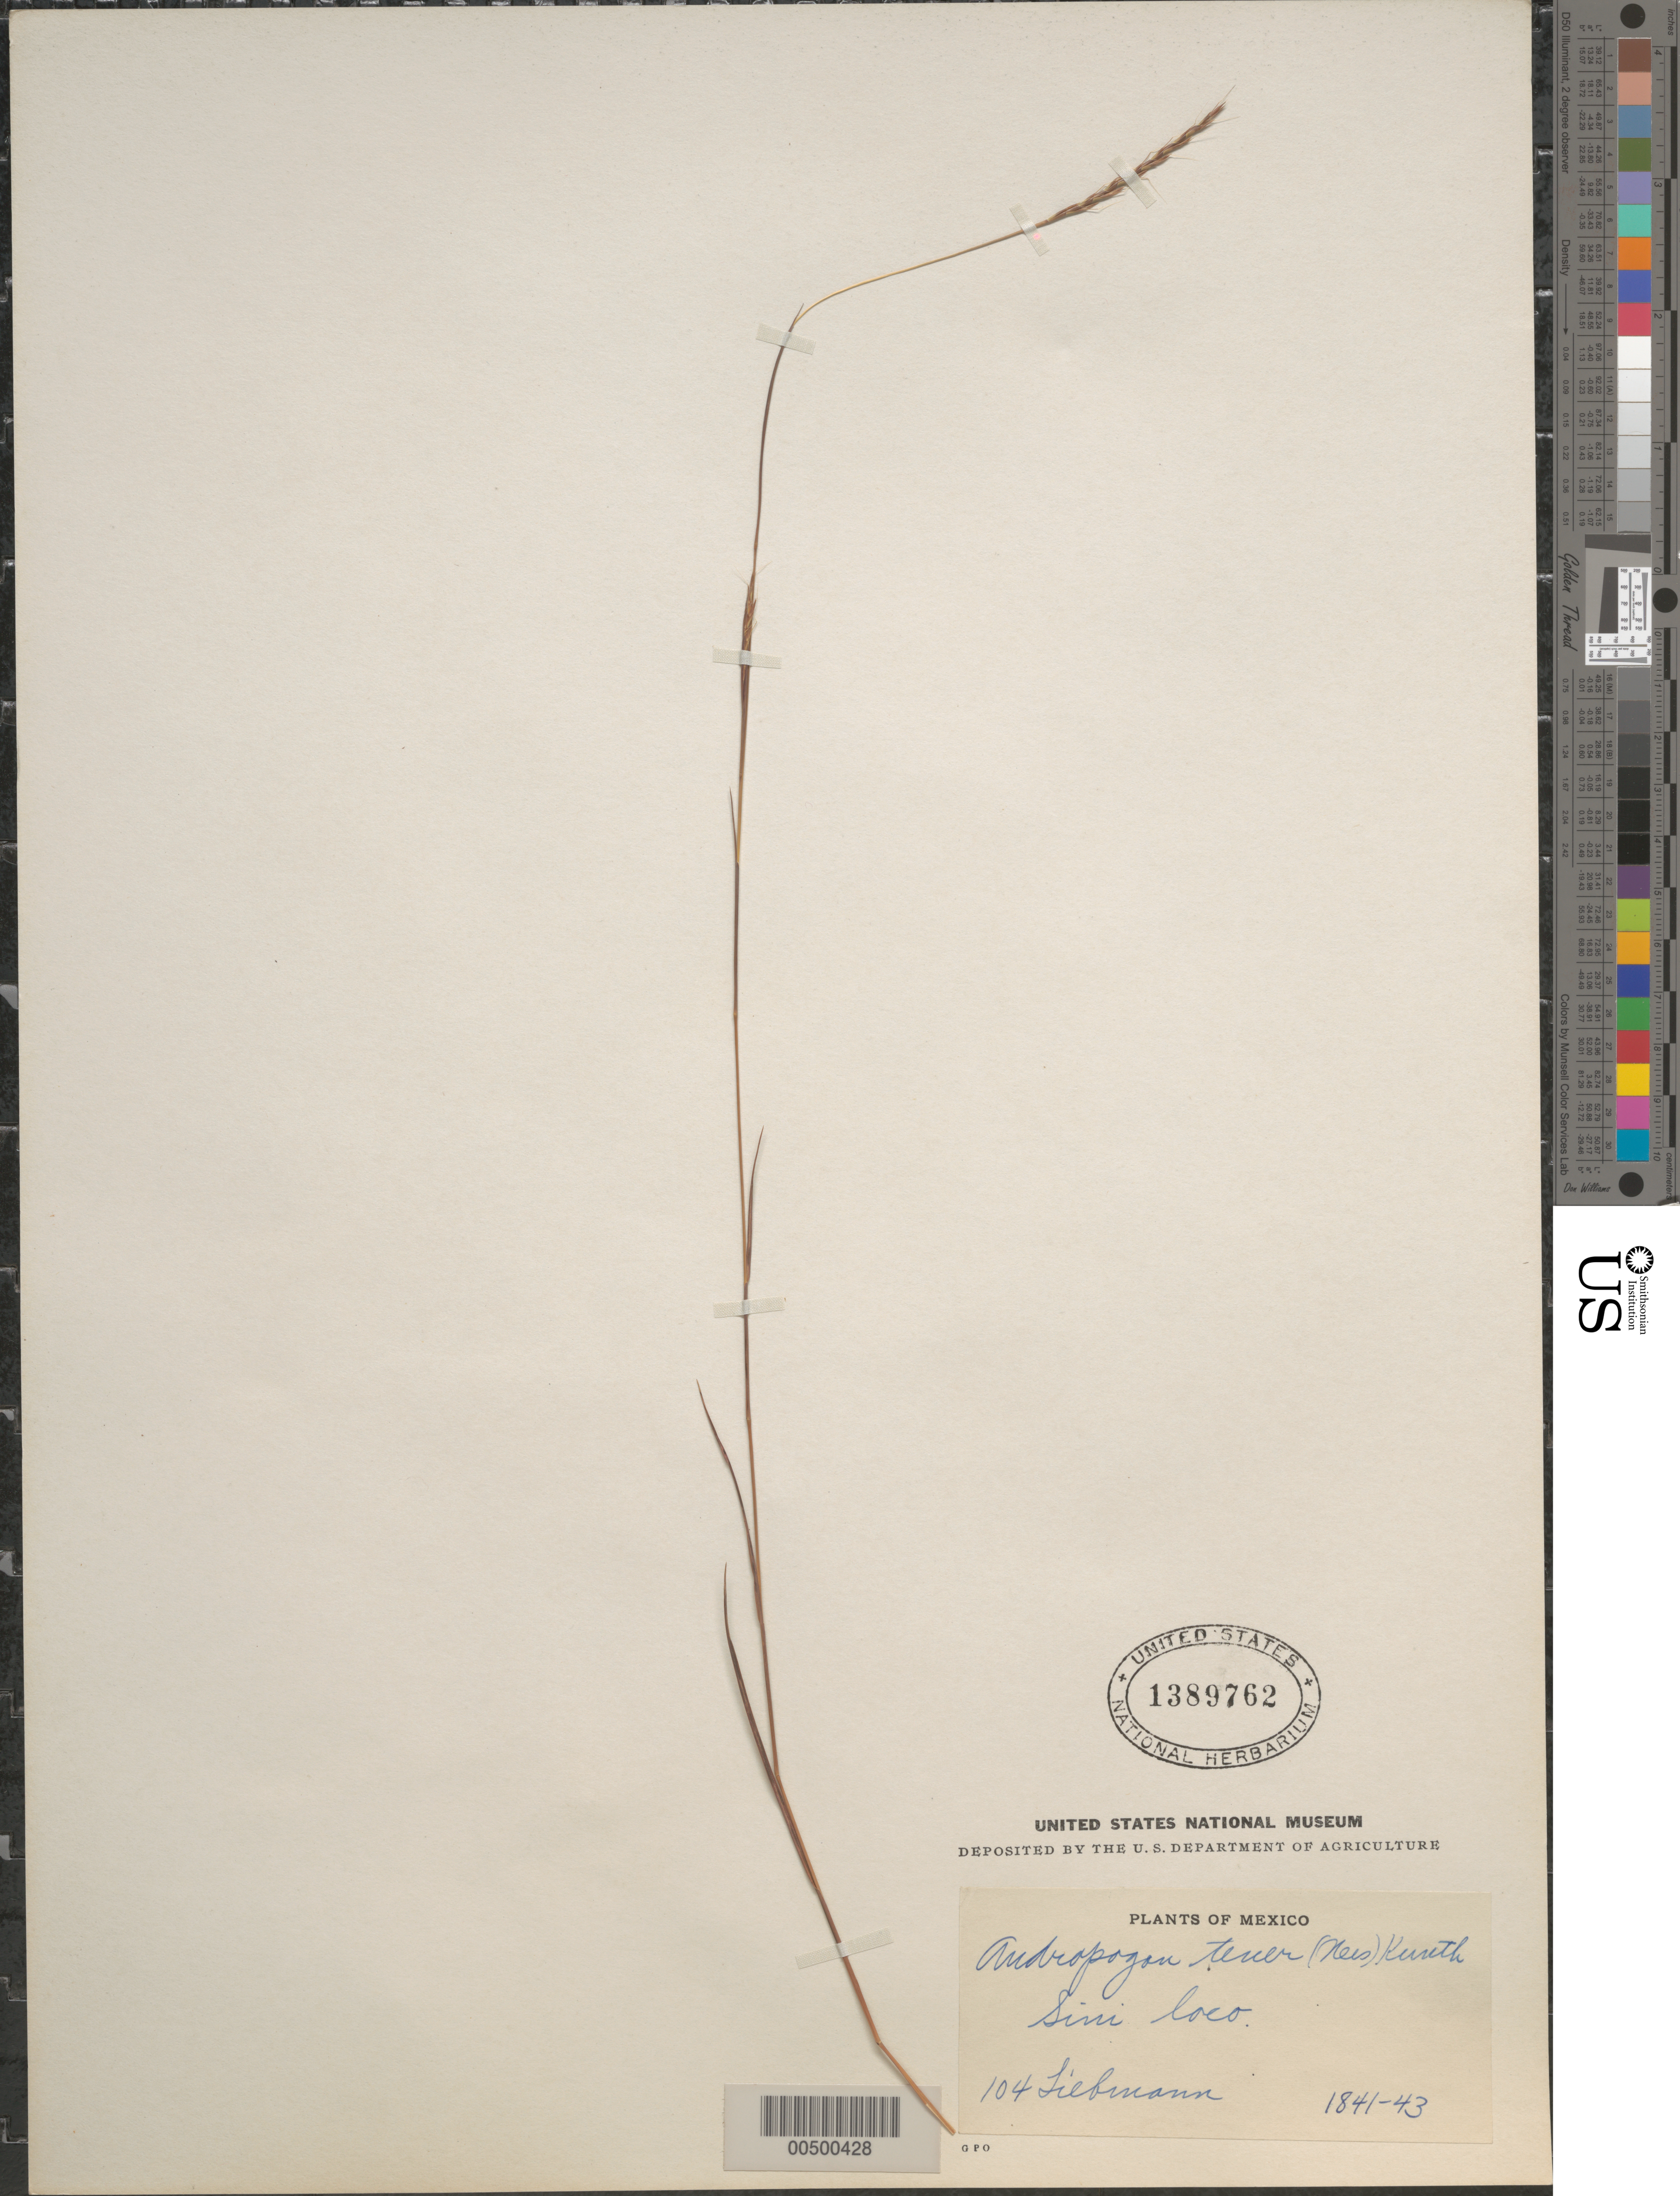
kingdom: Plantae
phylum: Tracheophyta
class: Liliopsida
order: Poales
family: Poaceae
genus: Schizachyrium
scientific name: Schizachyrium tenerum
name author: Nees in Mart.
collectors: F. M. Liebmann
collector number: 104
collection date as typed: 1841 to -- --- 1843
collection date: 1841/1843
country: Mexico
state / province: Durango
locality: San Ramon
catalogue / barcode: US 1389762